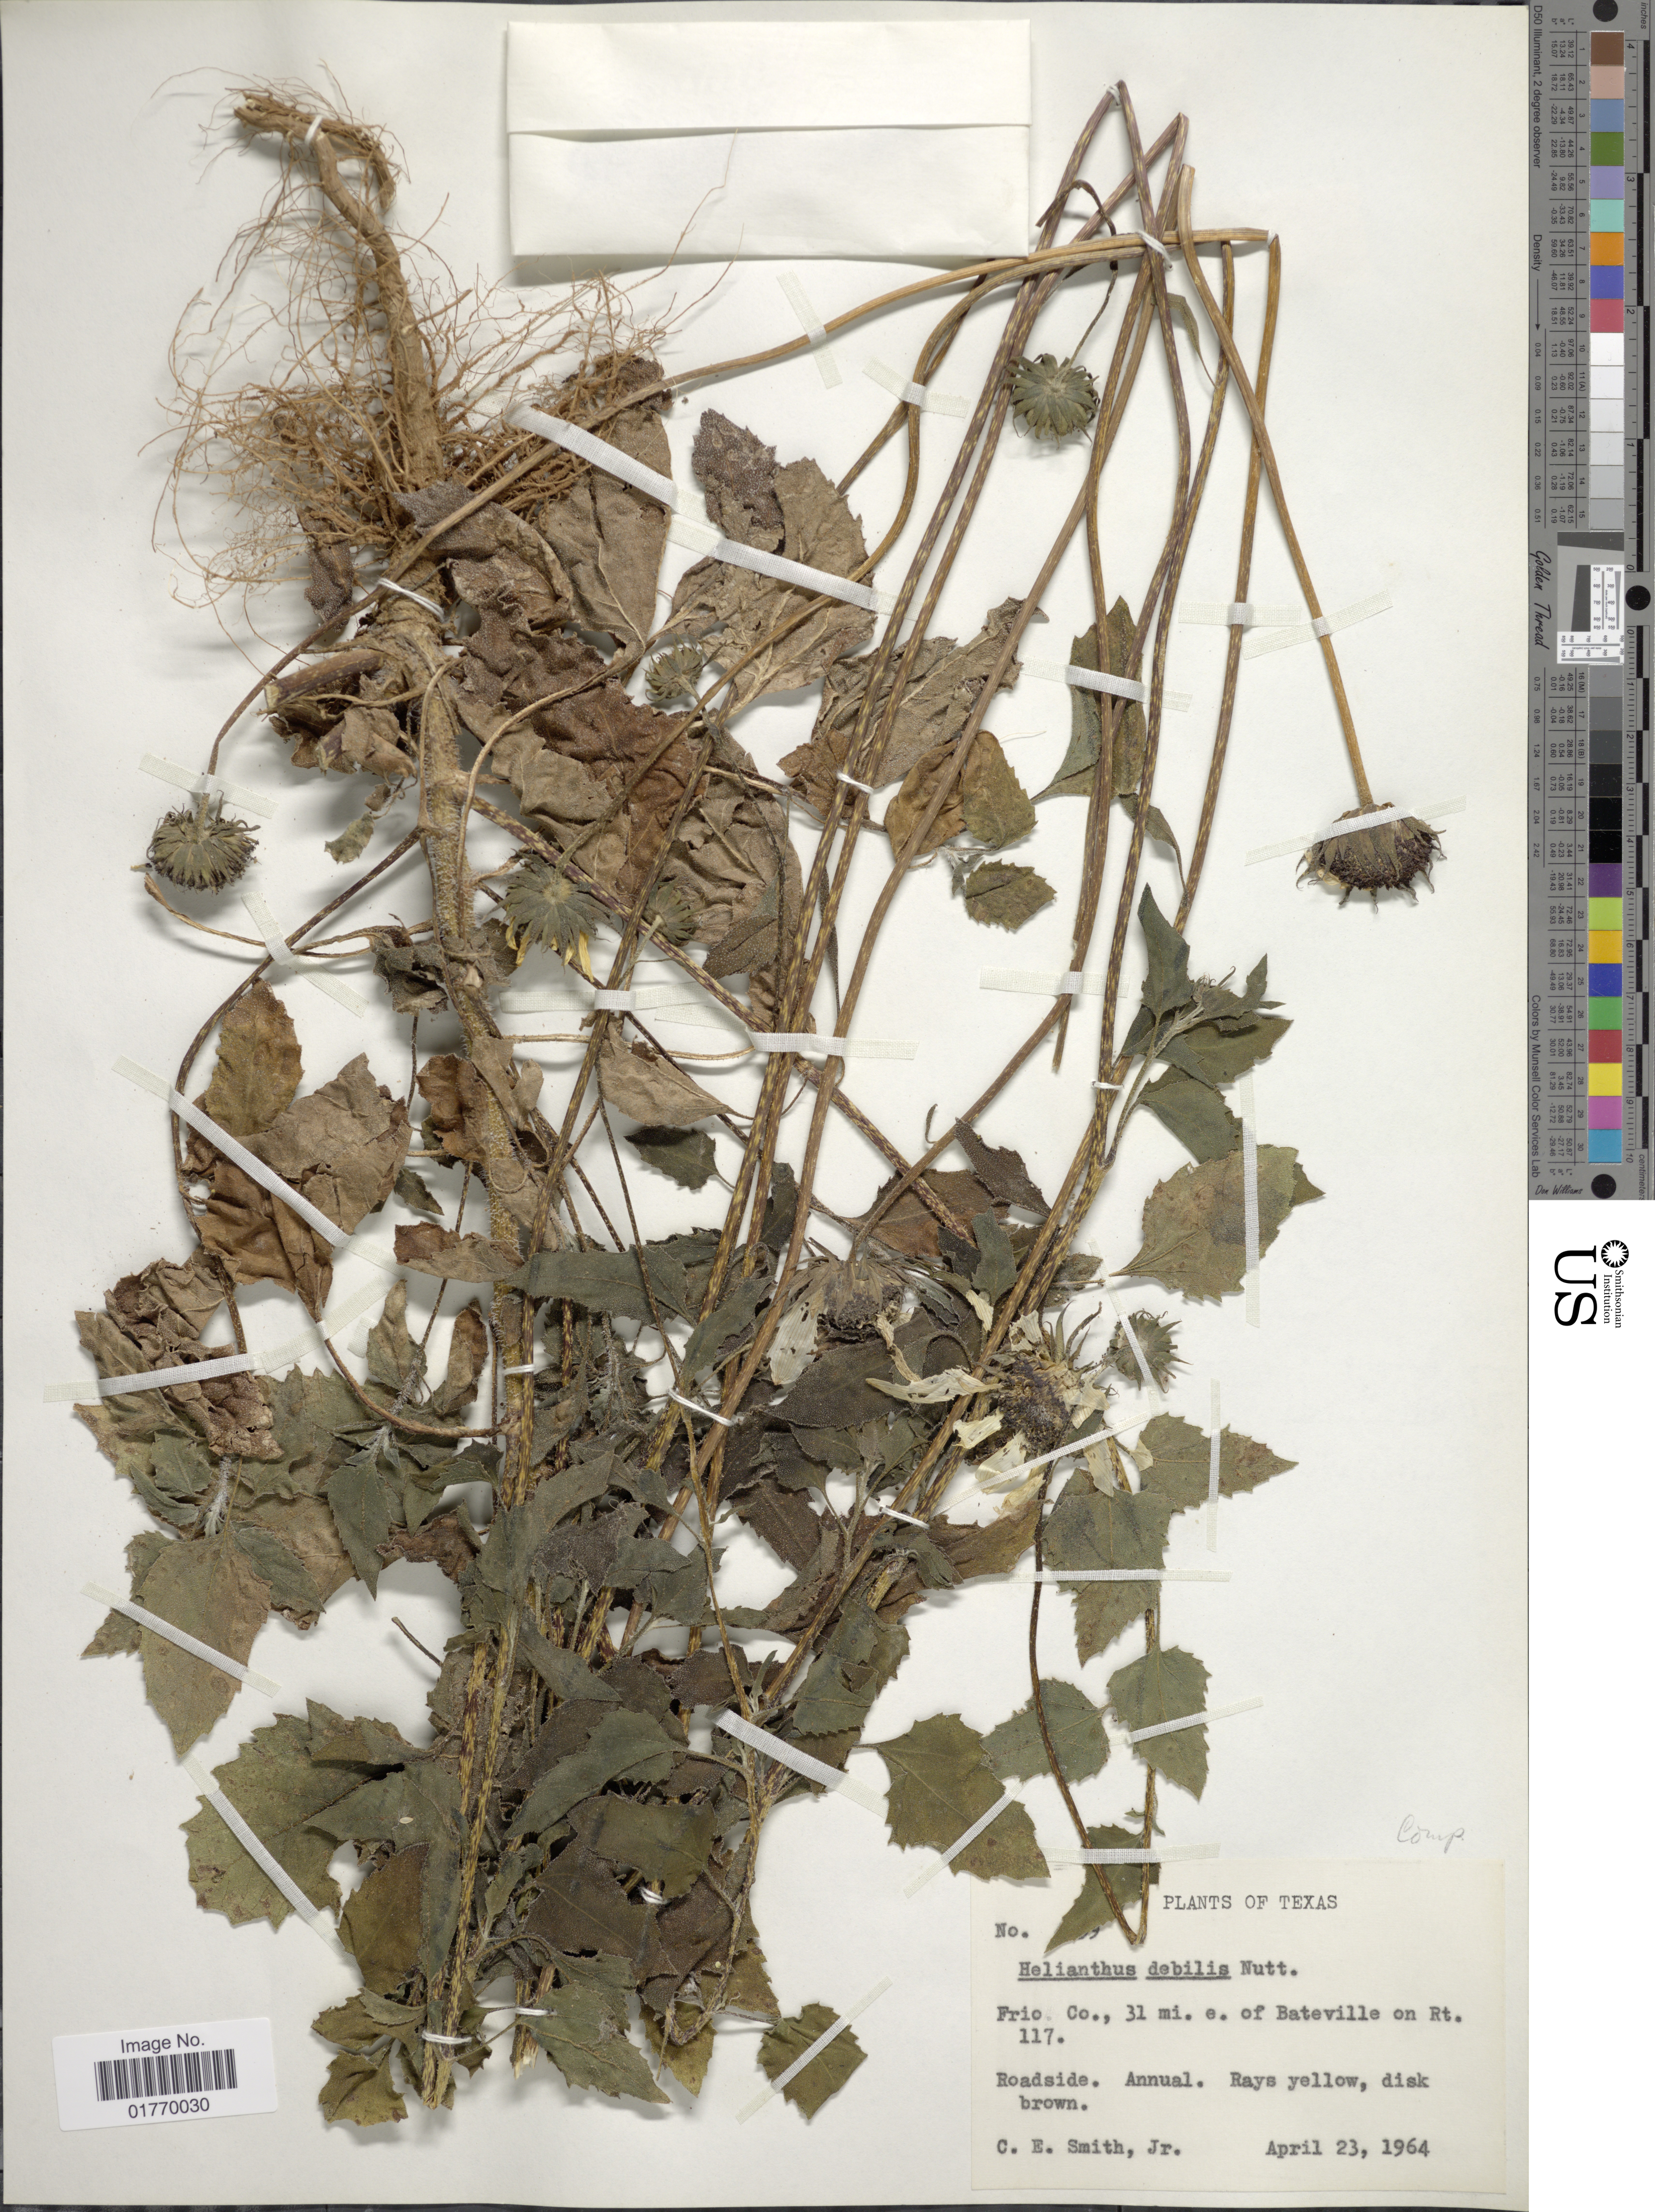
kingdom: Plantae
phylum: Tracheophyta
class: Magnoliopsida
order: Asterales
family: Asteraceae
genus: Helianthus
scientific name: Helianthus debilis subsp. debilis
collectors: C. E. Smith Jr.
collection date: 1964-04-23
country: United States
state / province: Texas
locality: Frio Co., 31 mi. e. of Bateville on Rt. 117